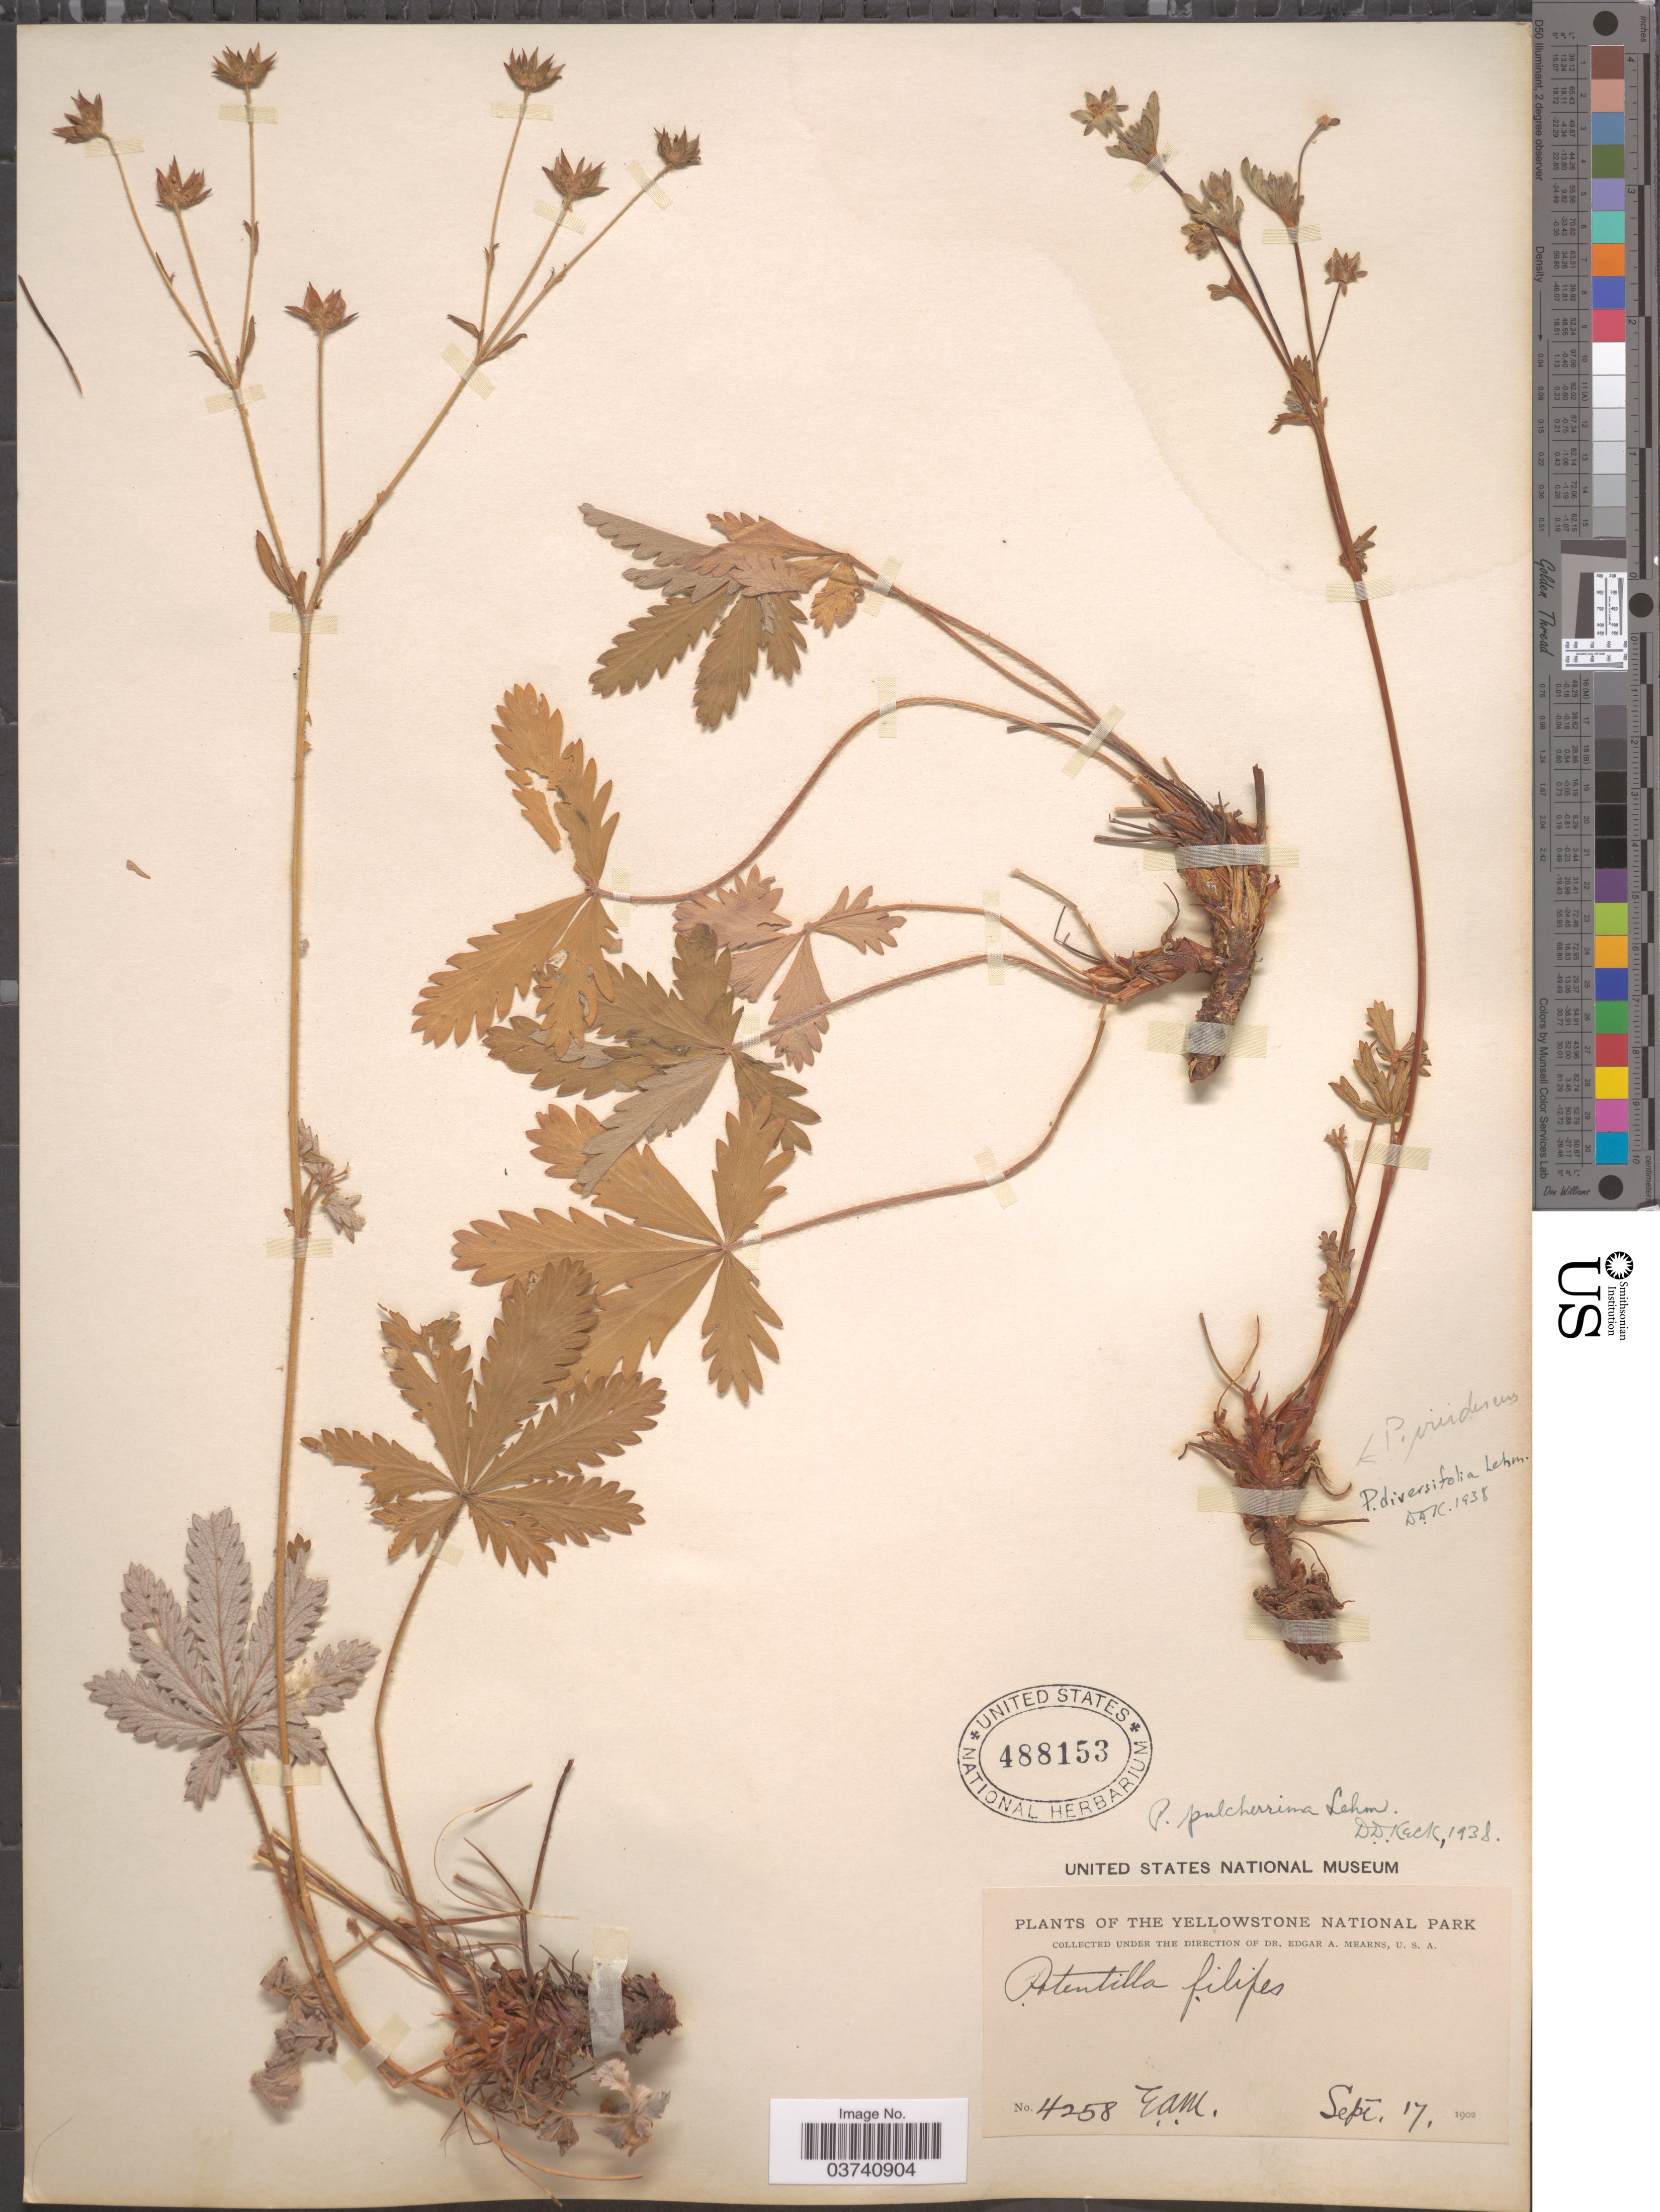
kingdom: Plantae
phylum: Tracheophyta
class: Magnoliopsida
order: Rosales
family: Rosaceae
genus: Potentilla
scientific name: Potentilla pulcherrima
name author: Lehm.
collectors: E. A. Mearns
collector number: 4258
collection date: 1902-09-17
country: United States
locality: The Yellowstone National Park.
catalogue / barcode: US 488153